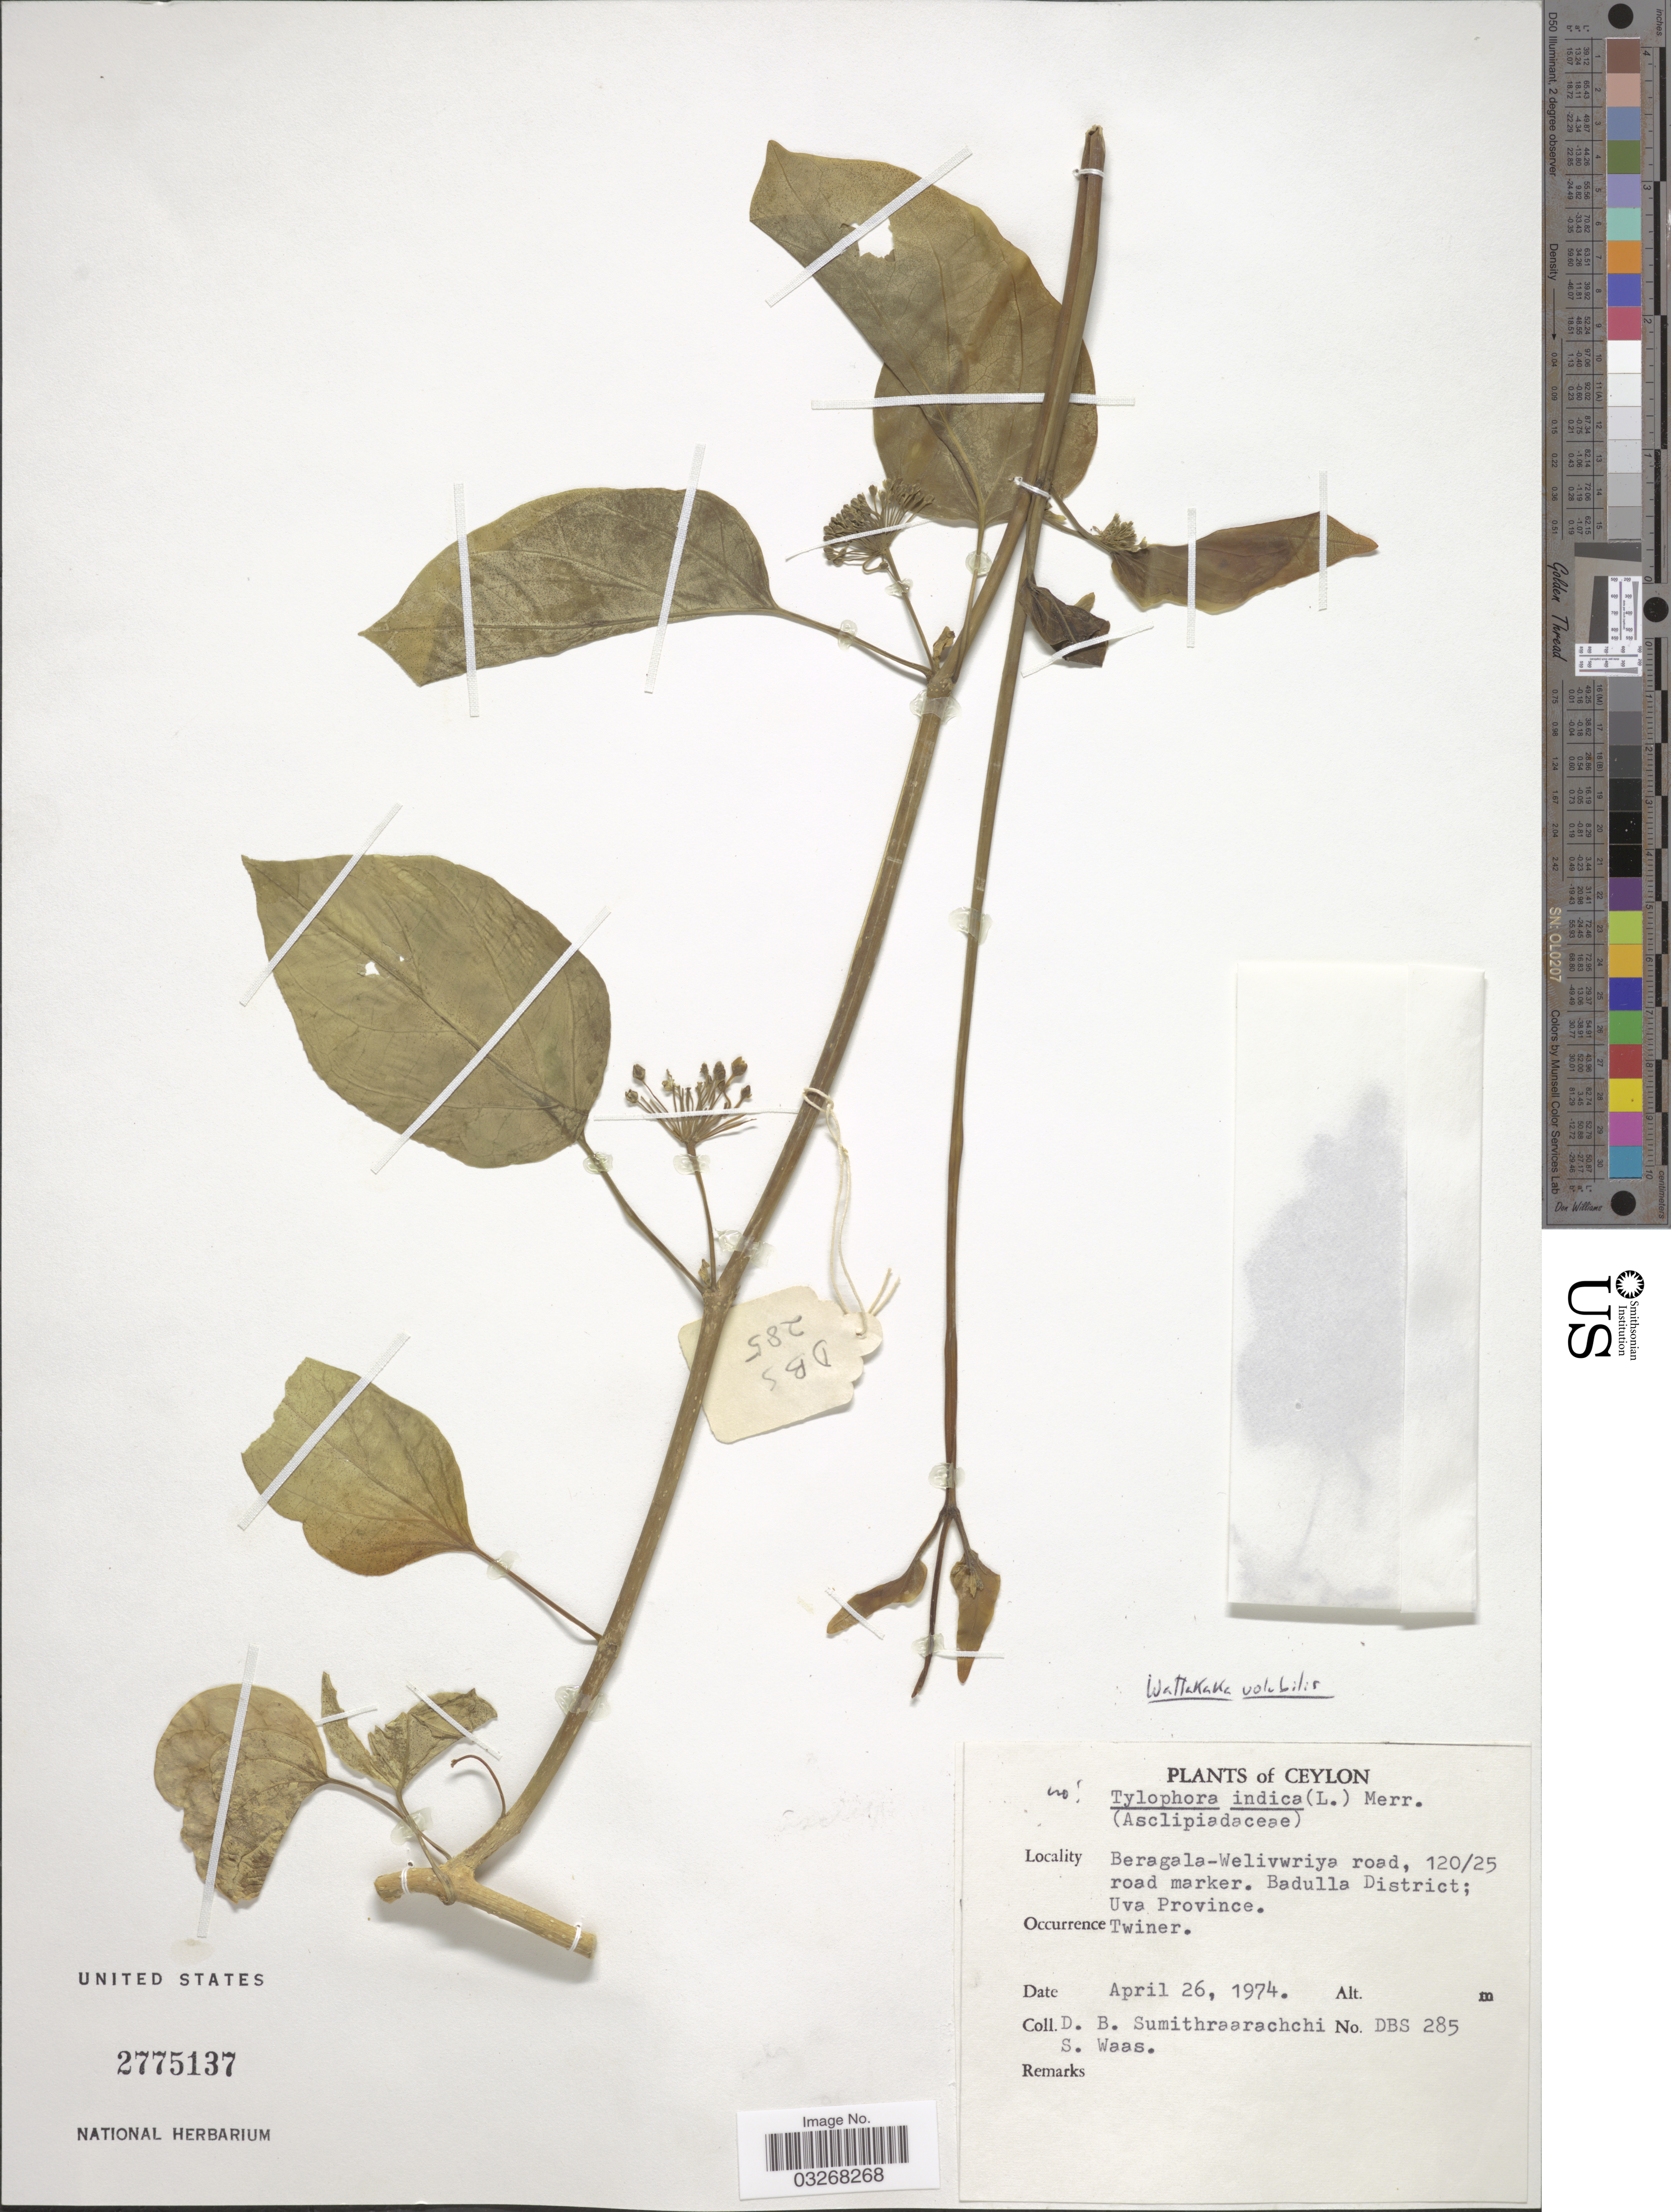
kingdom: Plantae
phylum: Tracheophyta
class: Magnoliopsida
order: Gentianales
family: Apocynaceae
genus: Dregea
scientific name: Dregea volubilis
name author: (L. f.) Benth. ex Hook. f.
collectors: D. B. Sumithraarachchi & S. Waas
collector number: DBS285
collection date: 1974-04-26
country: Sri Lanka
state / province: Uva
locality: Ceylon. Beragala-Welivwriya road, 120/25 road marker. Badulla District.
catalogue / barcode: US 2775137